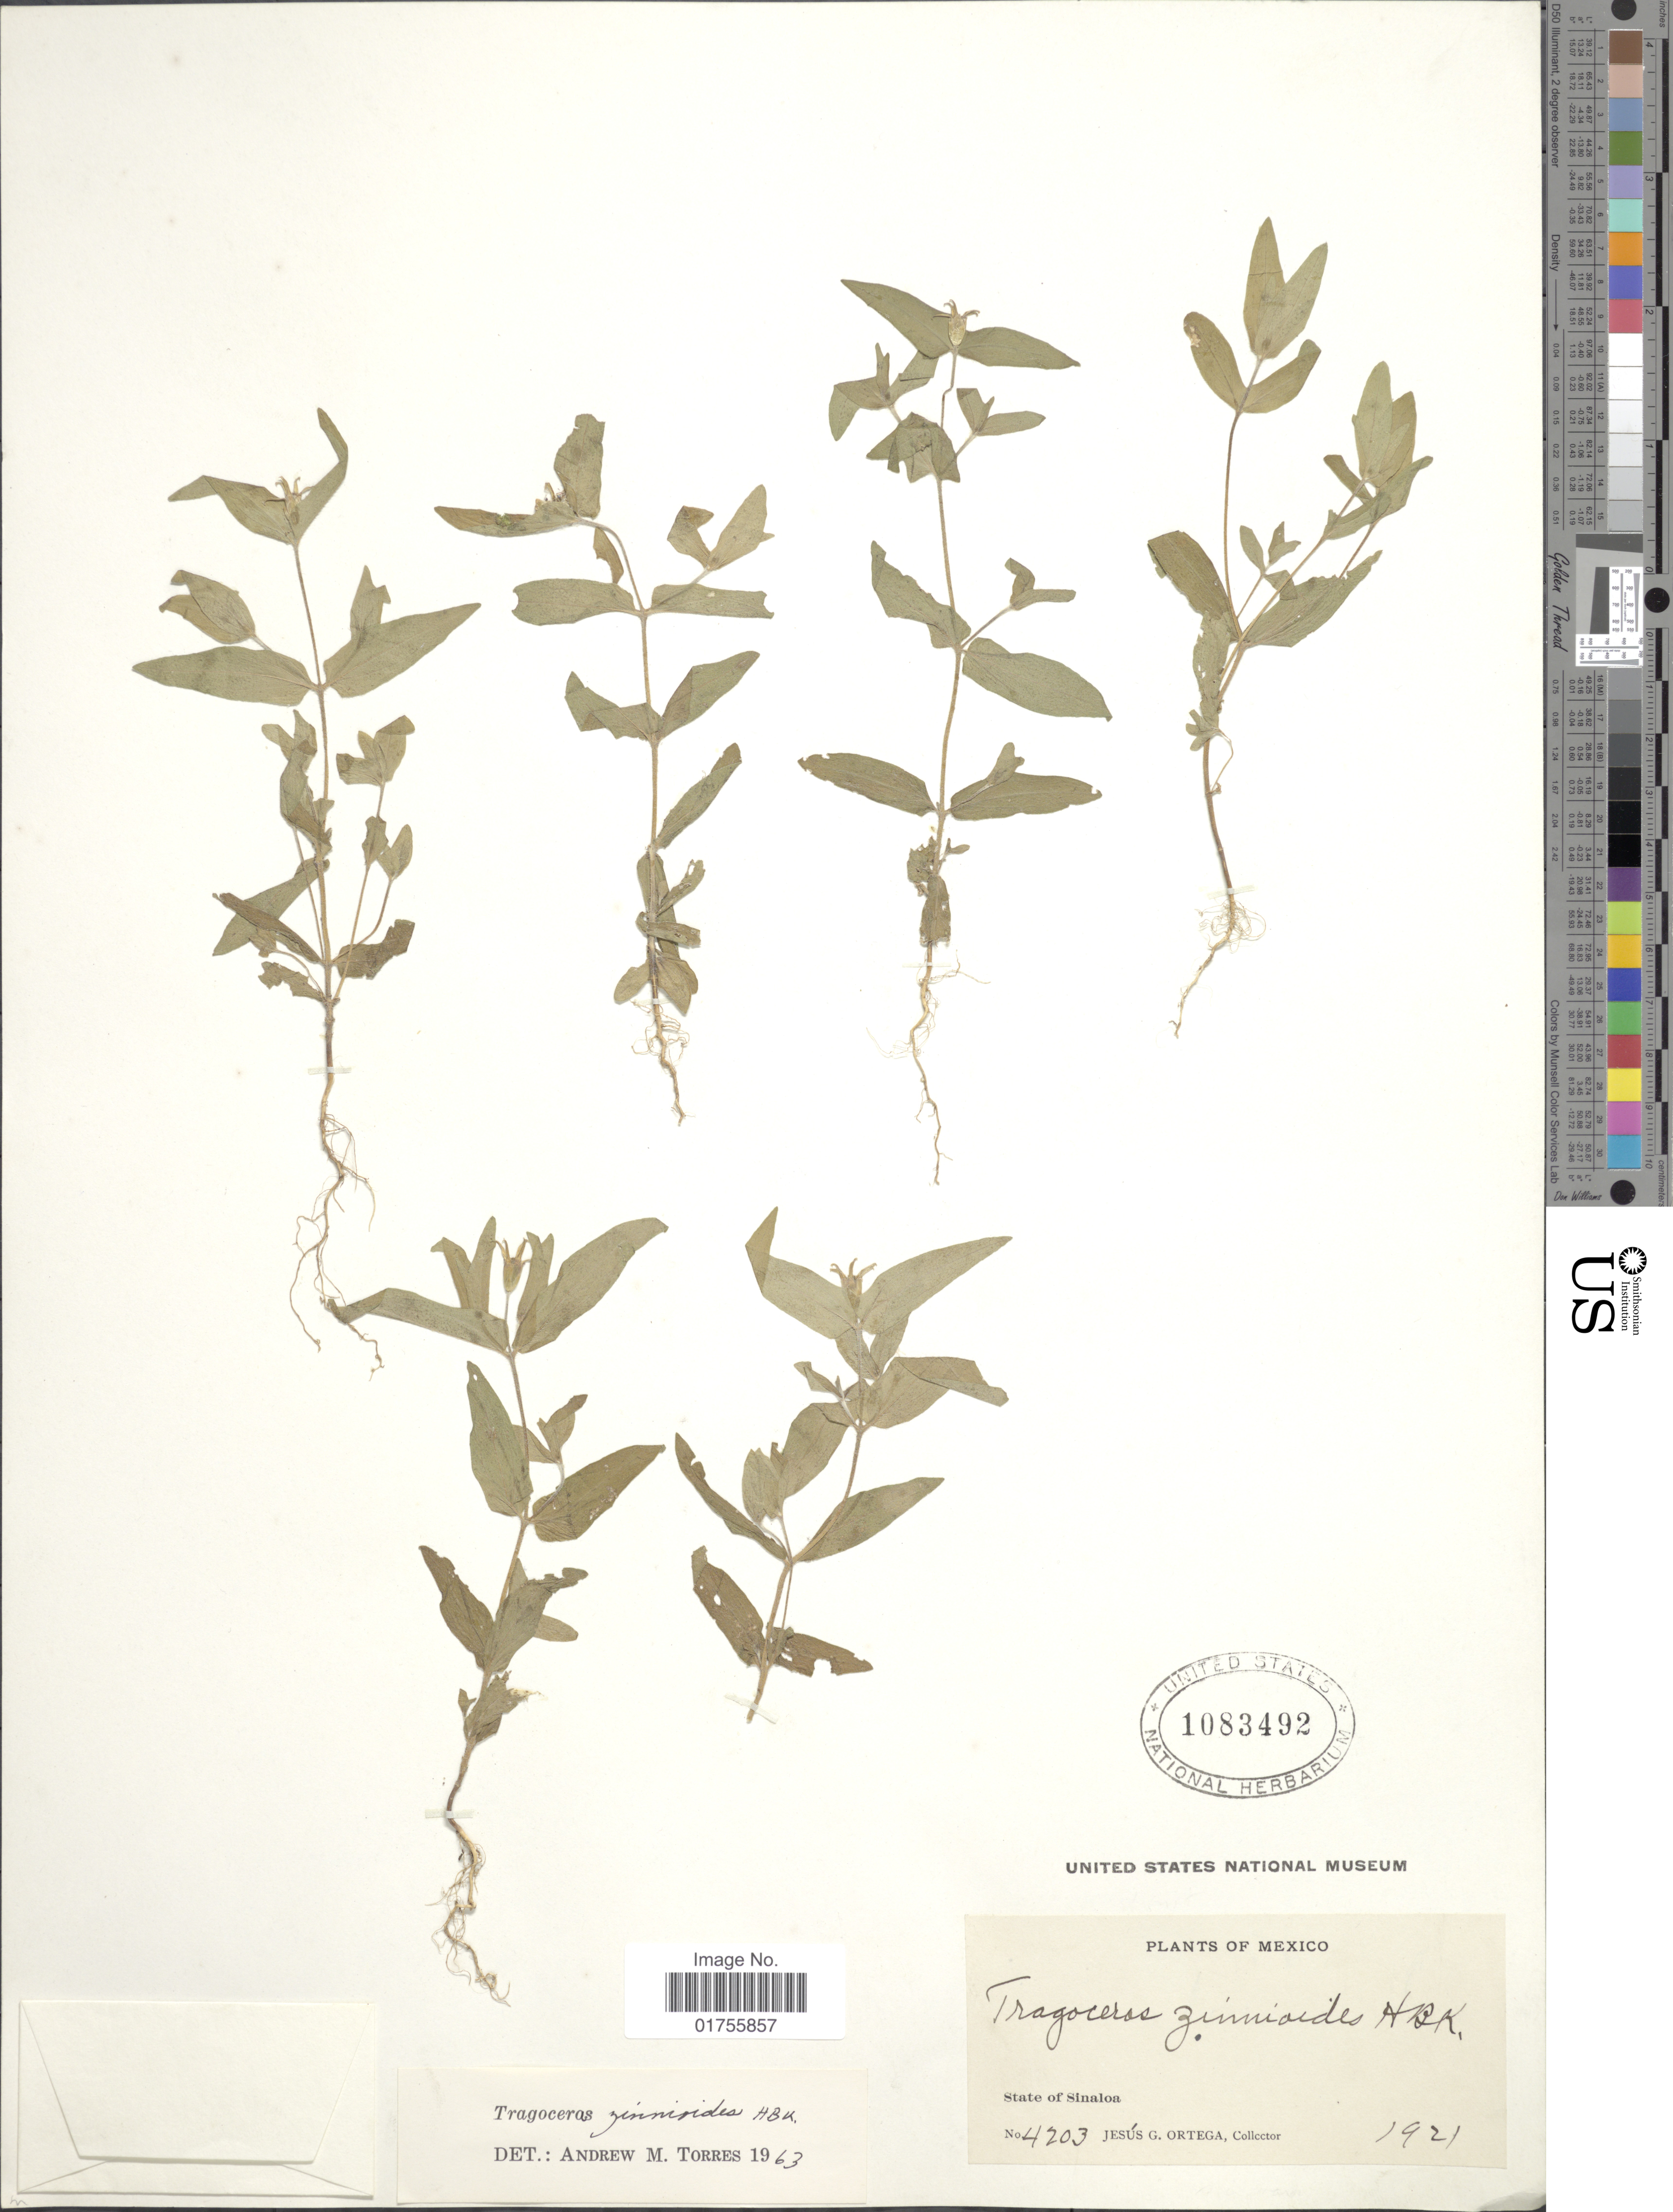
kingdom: Plantae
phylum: Tracheophyta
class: Magnoliopsida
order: Asterales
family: Asteraceae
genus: Tragoceros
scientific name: Tragoceros zinnioides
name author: Kunth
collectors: J. Ortega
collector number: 4203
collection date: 1921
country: Mexico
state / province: Sinaloa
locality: State of Sinaloa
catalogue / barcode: US 1083492